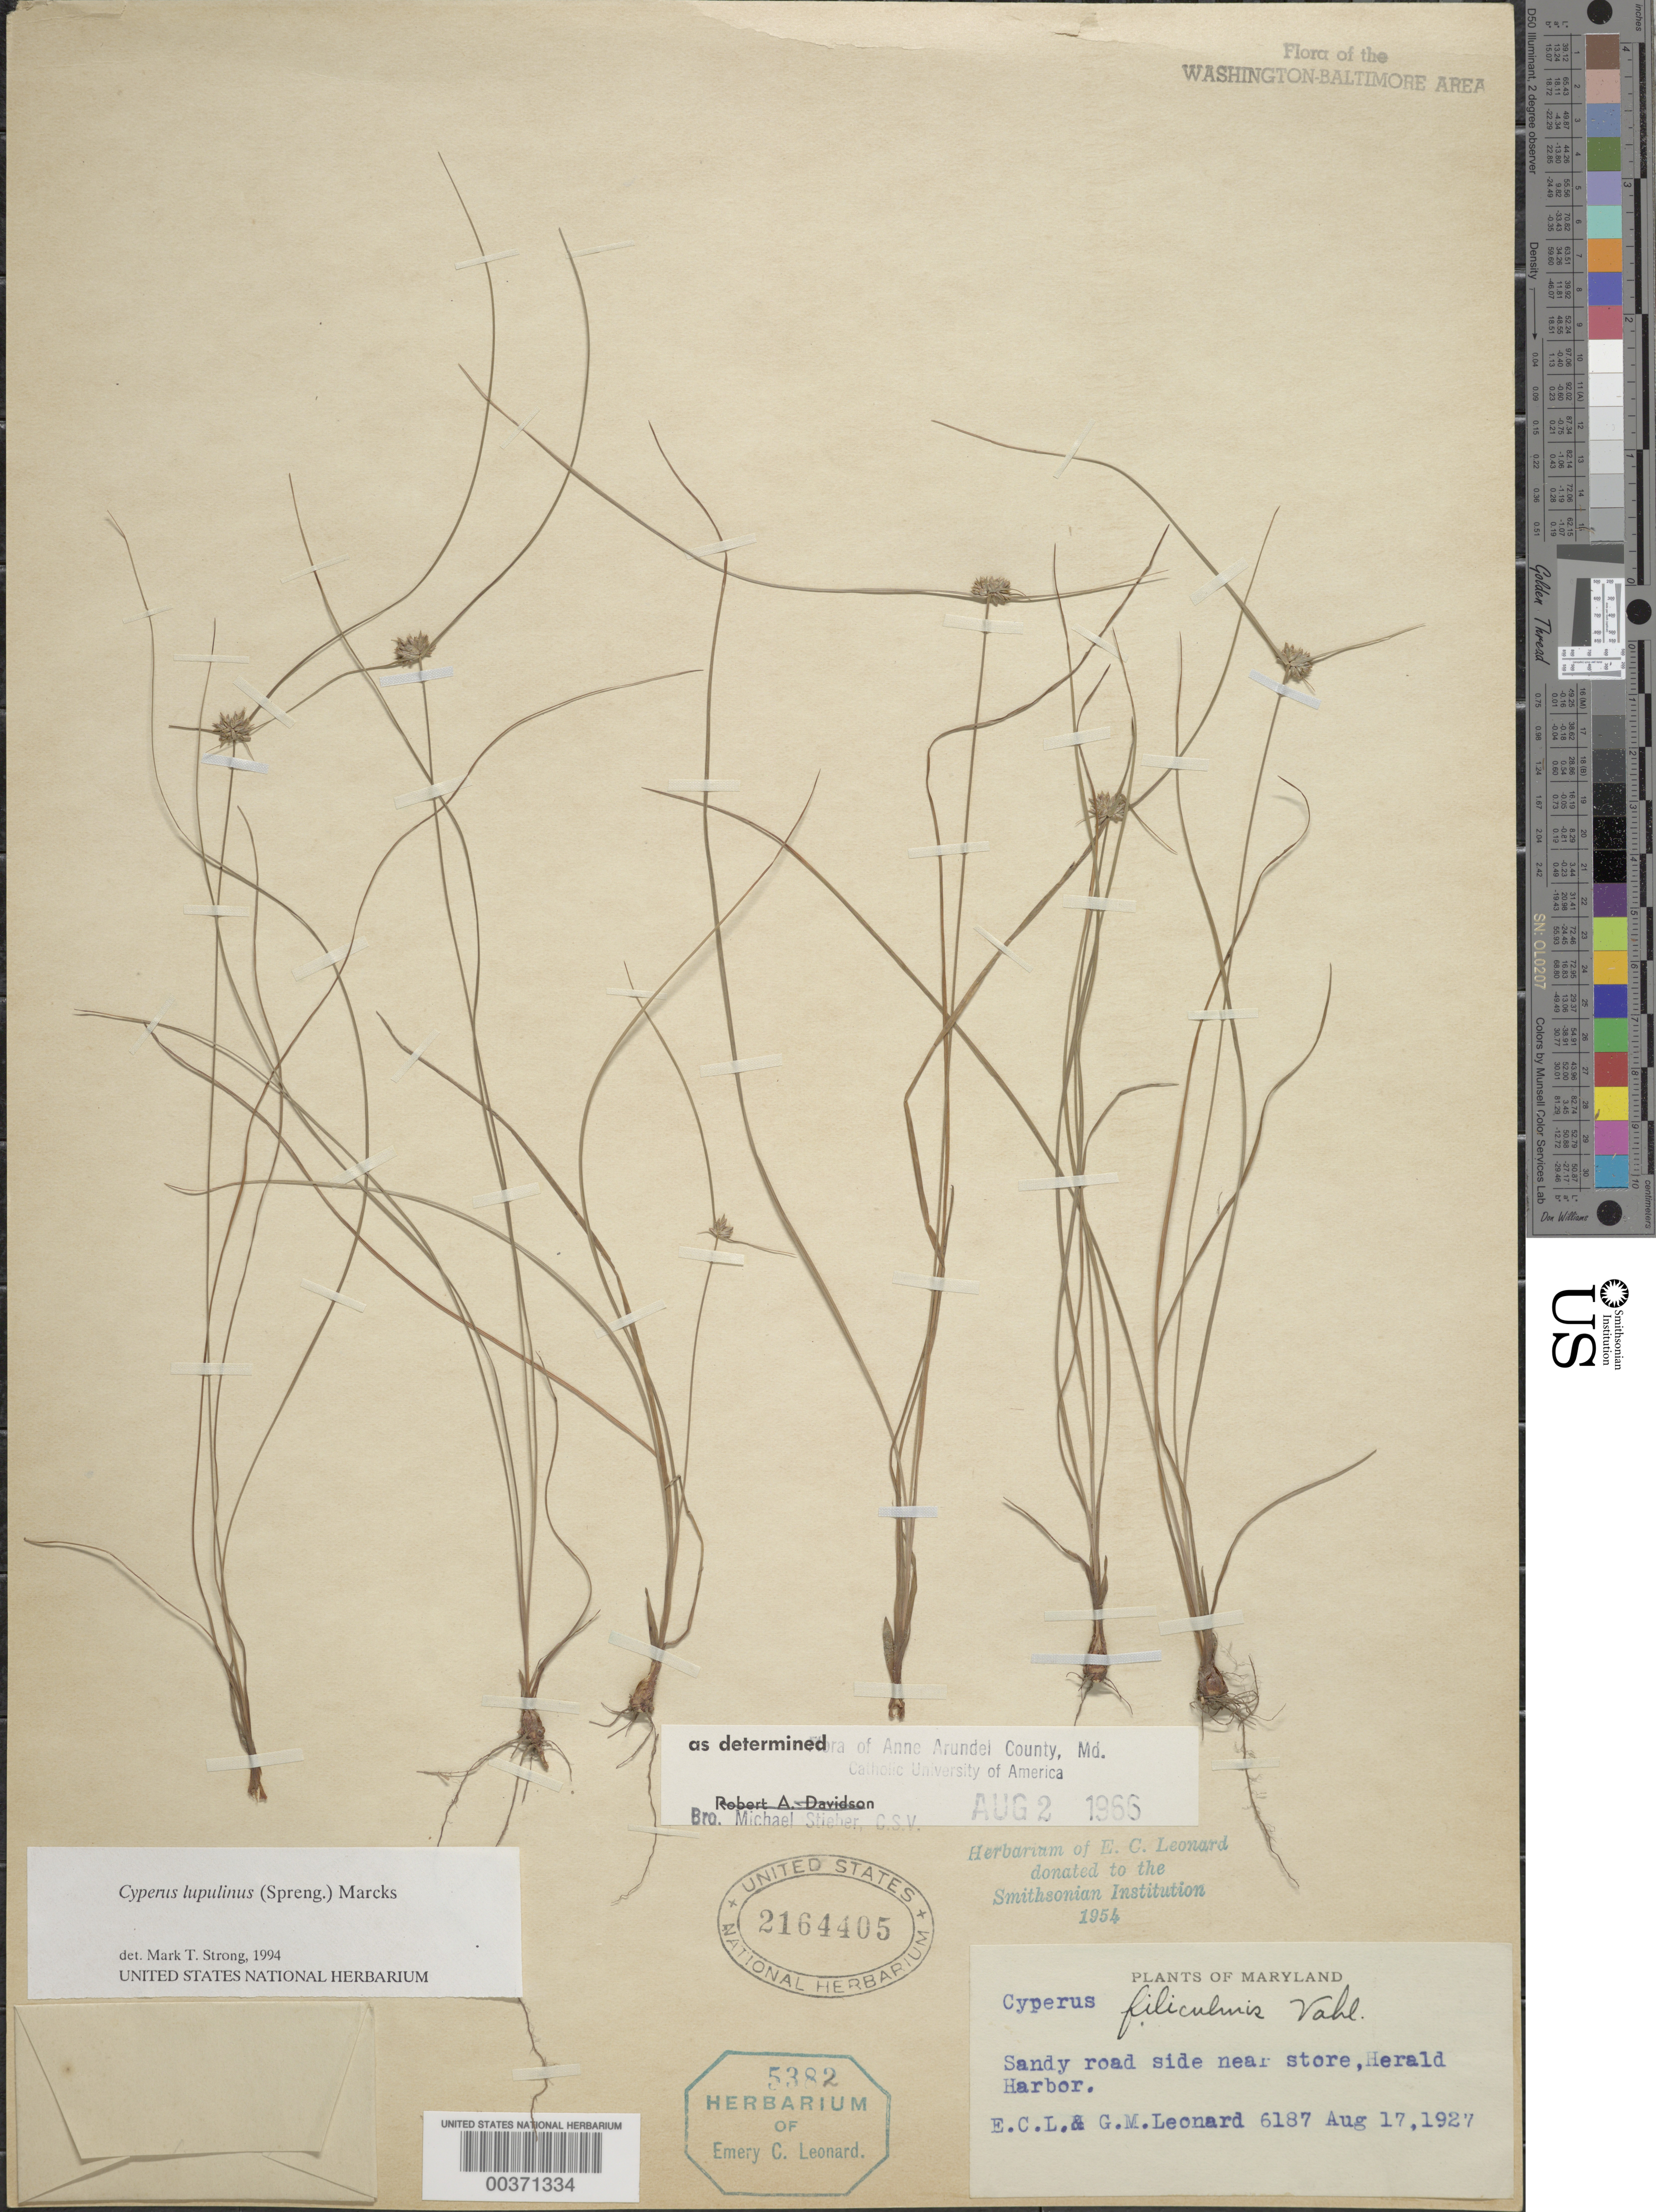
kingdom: Plantae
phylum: Tracheophyta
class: Liliopsida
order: Poales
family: Cyperaceae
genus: Cyperus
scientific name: Cyperus lupulinus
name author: (Spreng.) Marcks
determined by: O'Neill, Hugh T.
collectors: E. C. Leonard & G. M. Leonard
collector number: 6187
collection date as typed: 17 Aug 1927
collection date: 1927-08-17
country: United States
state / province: Maryland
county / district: Anne Arundel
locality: Herald Harbor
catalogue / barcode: US 2164405